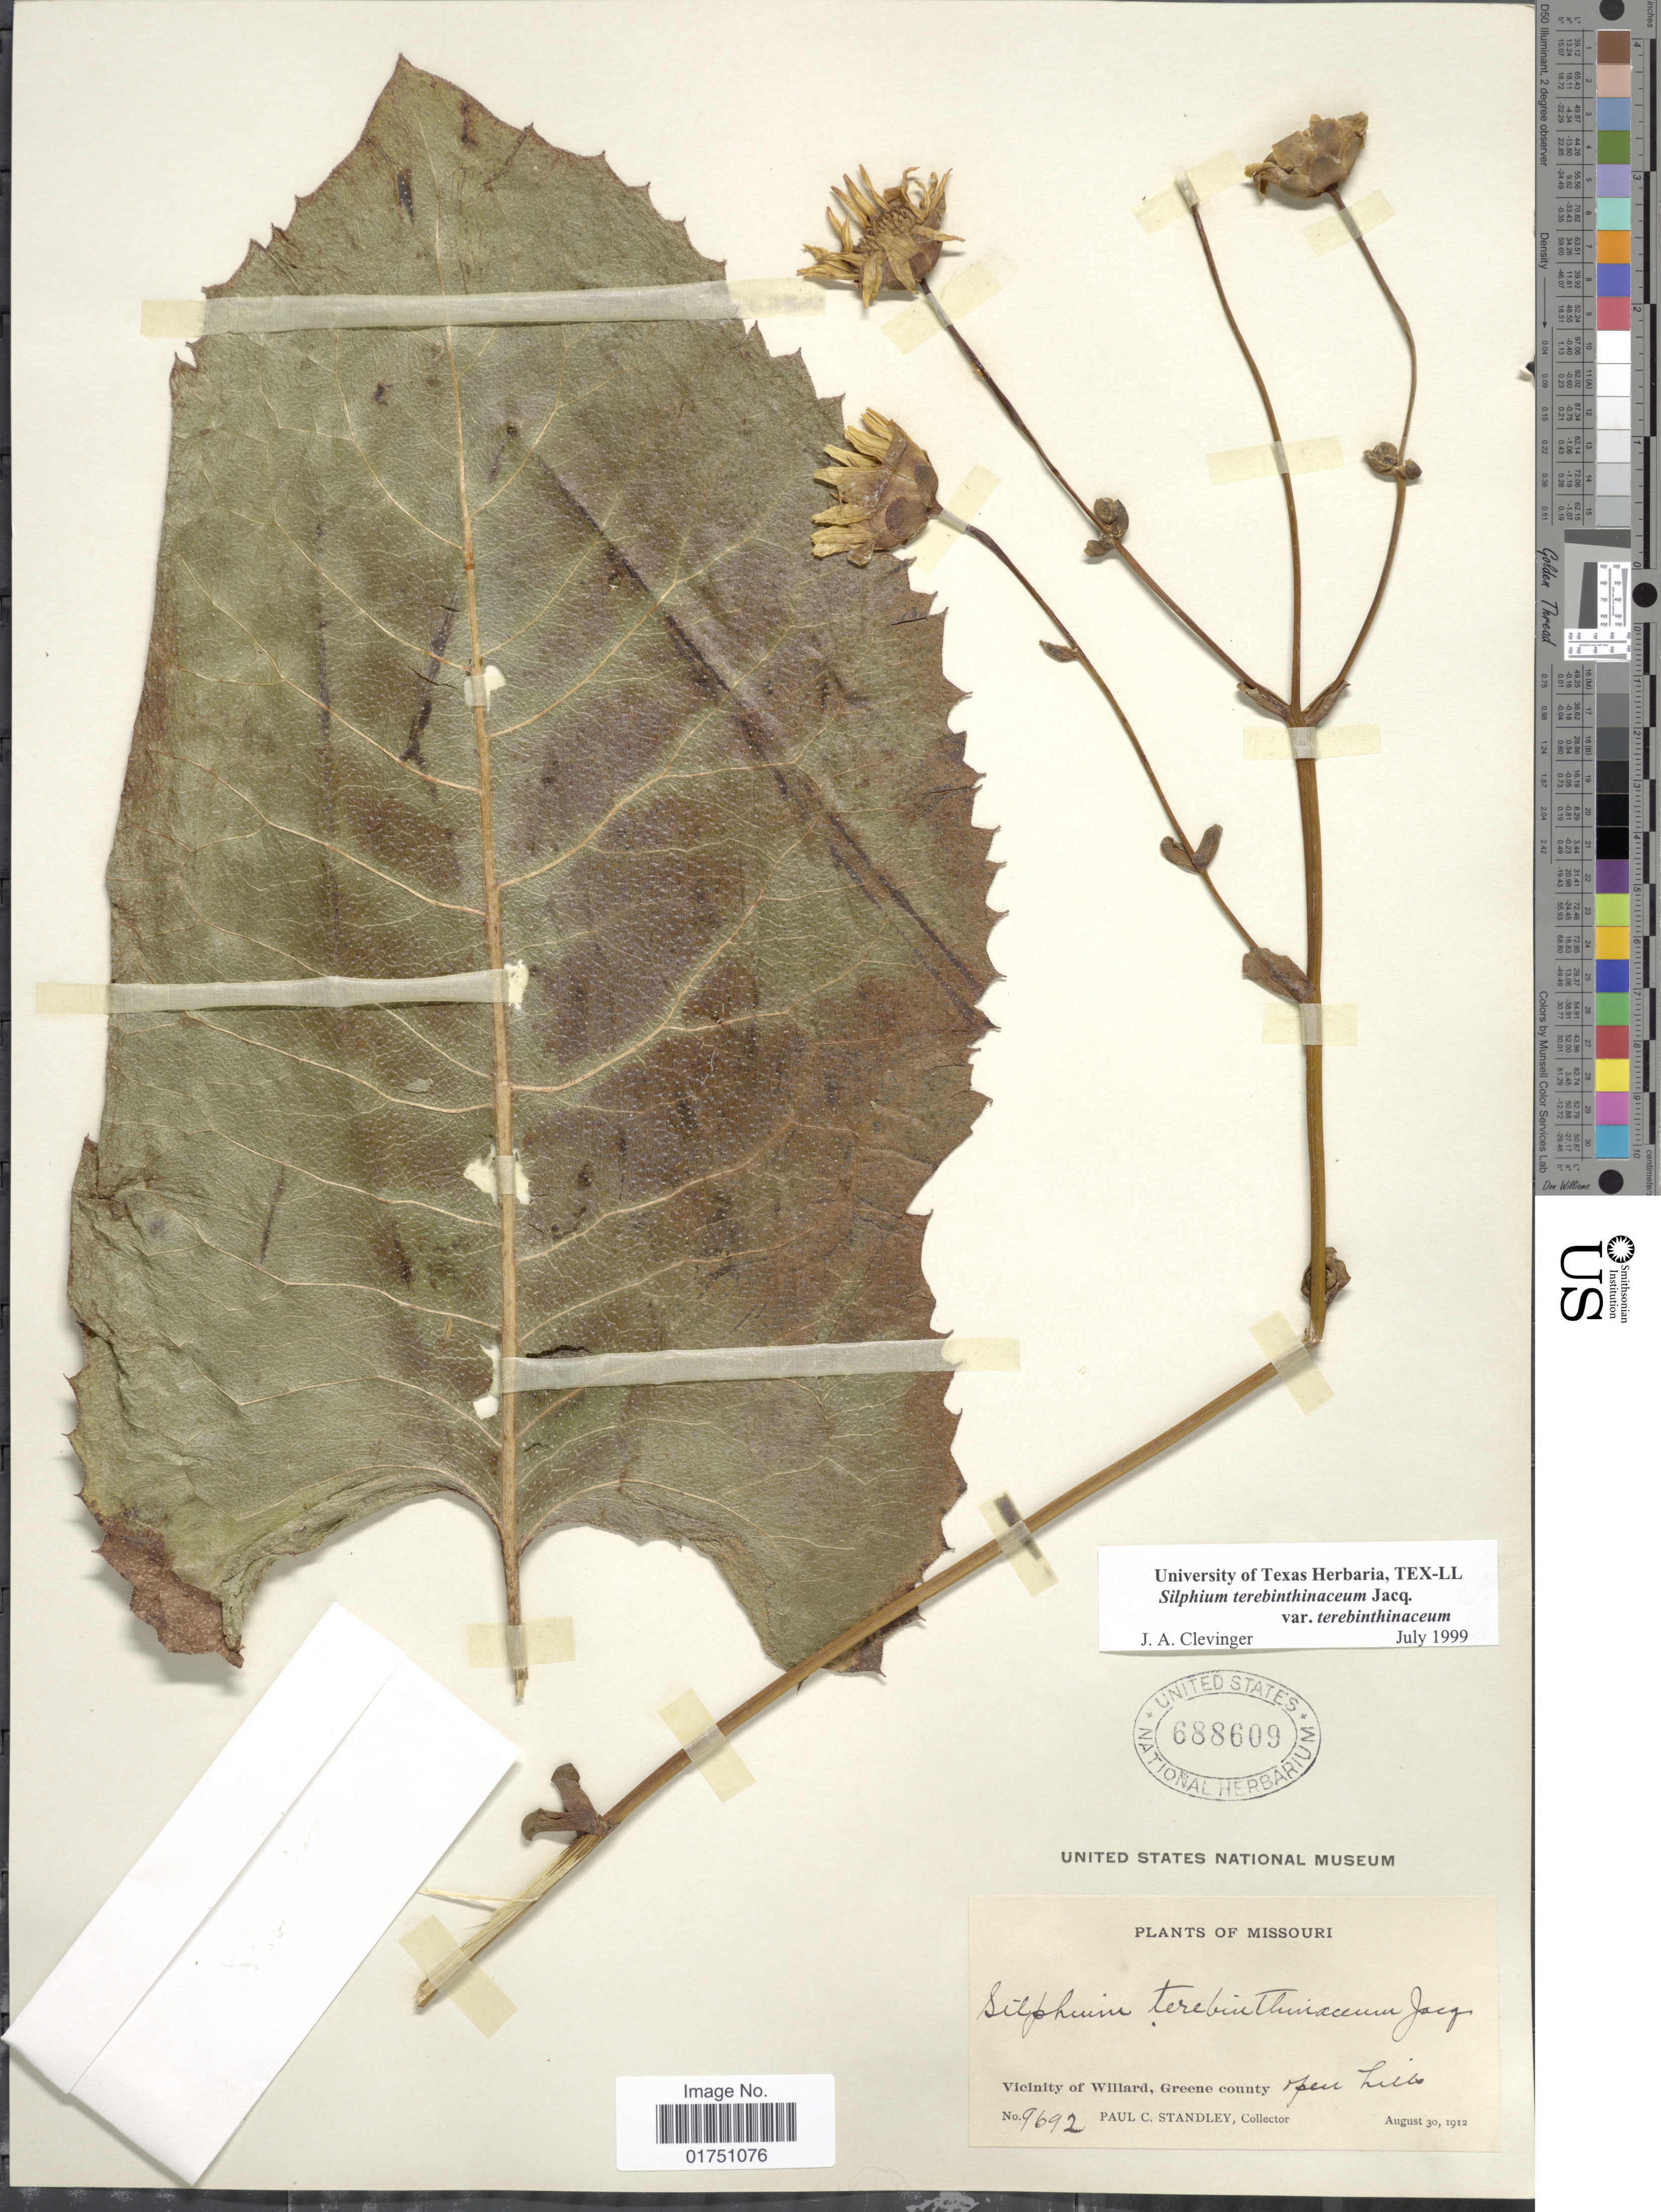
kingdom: Plantae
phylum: Tracheophyta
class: Magnoliopsida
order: Asterales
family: Asteraceae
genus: Silphium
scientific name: Silphium terebinthinaceum var. terebinthinaceum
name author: Jacq.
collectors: P. C. Standley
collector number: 9692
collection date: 1912-08-30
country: United States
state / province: Missouri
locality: Vicinity of Willard, Green county, open hills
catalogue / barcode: US 688609